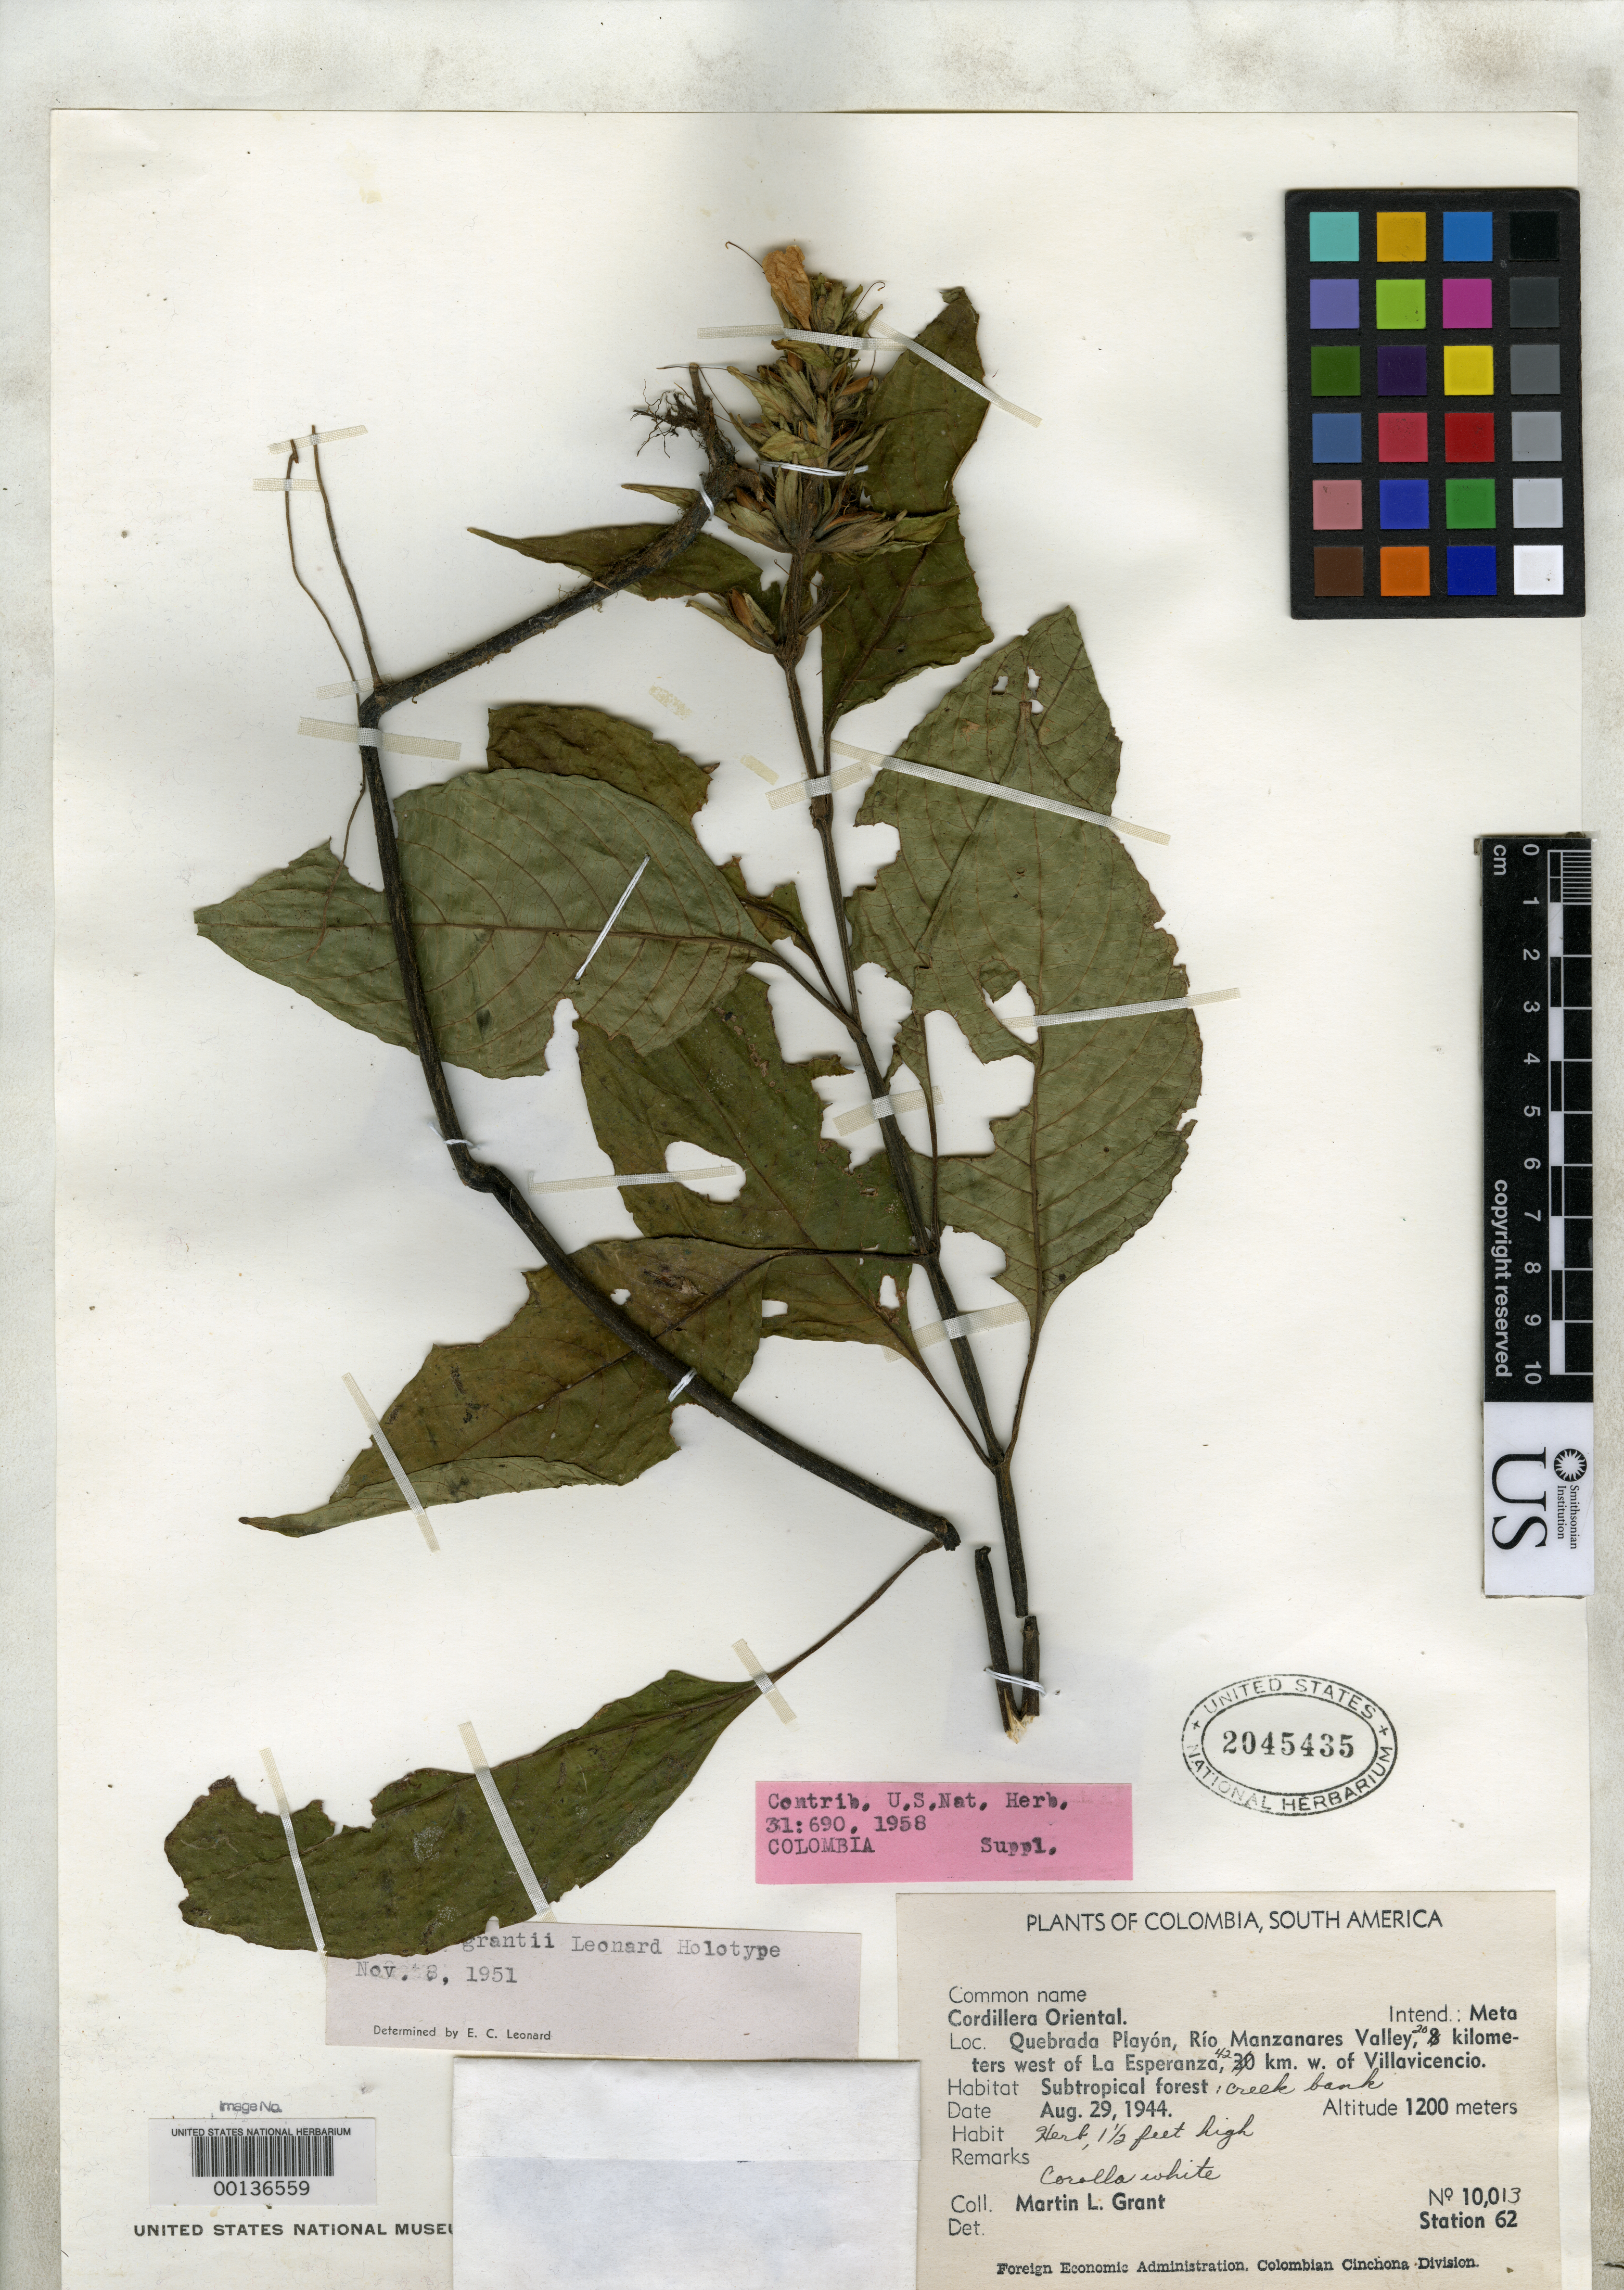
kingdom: Plantae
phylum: Tracheophyta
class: Magnoliopsida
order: Lamiales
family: Acanthaceae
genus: Ruellia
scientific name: Ruellia grantii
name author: Leonard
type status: Holotype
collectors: M. L. Grant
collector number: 10013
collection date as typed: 29 Aug 1958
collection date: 1958-08-29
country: Colombia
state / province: Meta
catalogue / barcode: US 2045435